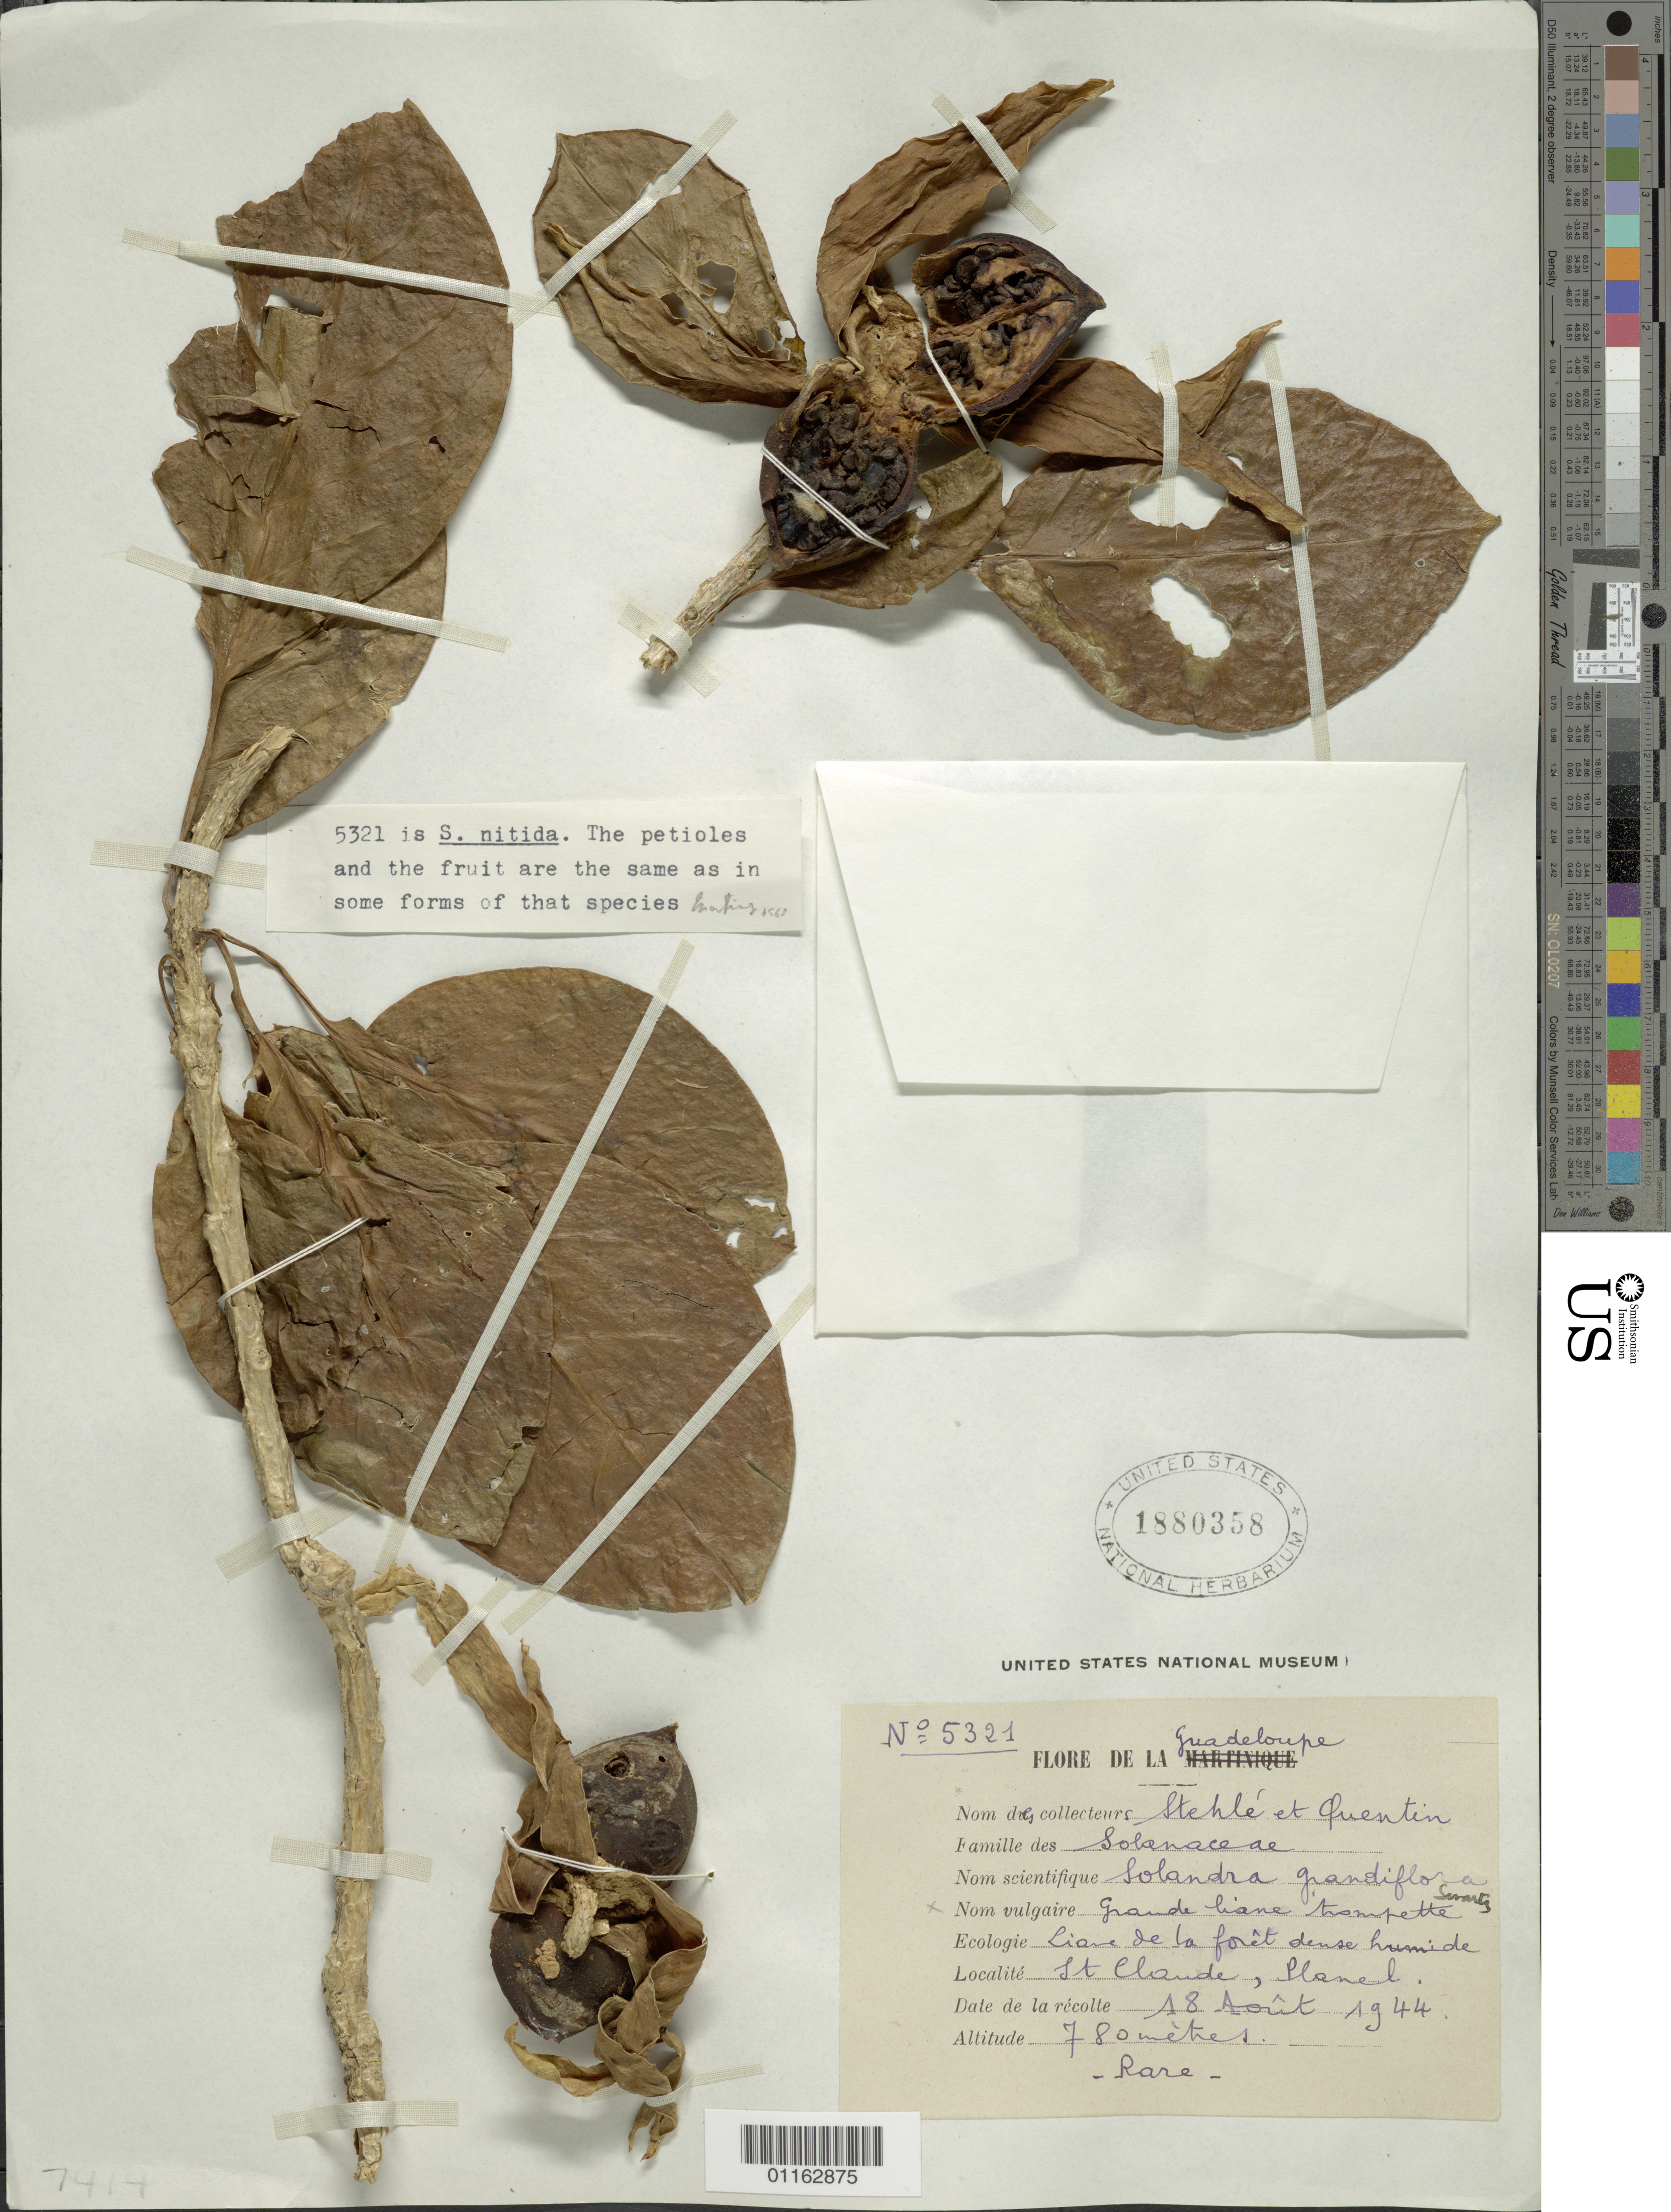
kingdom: Plantae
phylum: Tracheophyta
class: Magnoliopsida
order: Solanales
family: Solanaceae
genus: Solandra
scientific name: Solandra grandiflora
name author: Sw.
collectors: H. Stehlé & L. Quentin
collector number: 5321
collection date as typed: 18 Aug 1944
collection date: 1944-08-18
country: Guadeloupe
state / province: St. Claude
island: Basse-Terre I.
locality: Planel Liana of a dense and humid forest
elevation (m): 780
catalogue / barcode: US 1880358